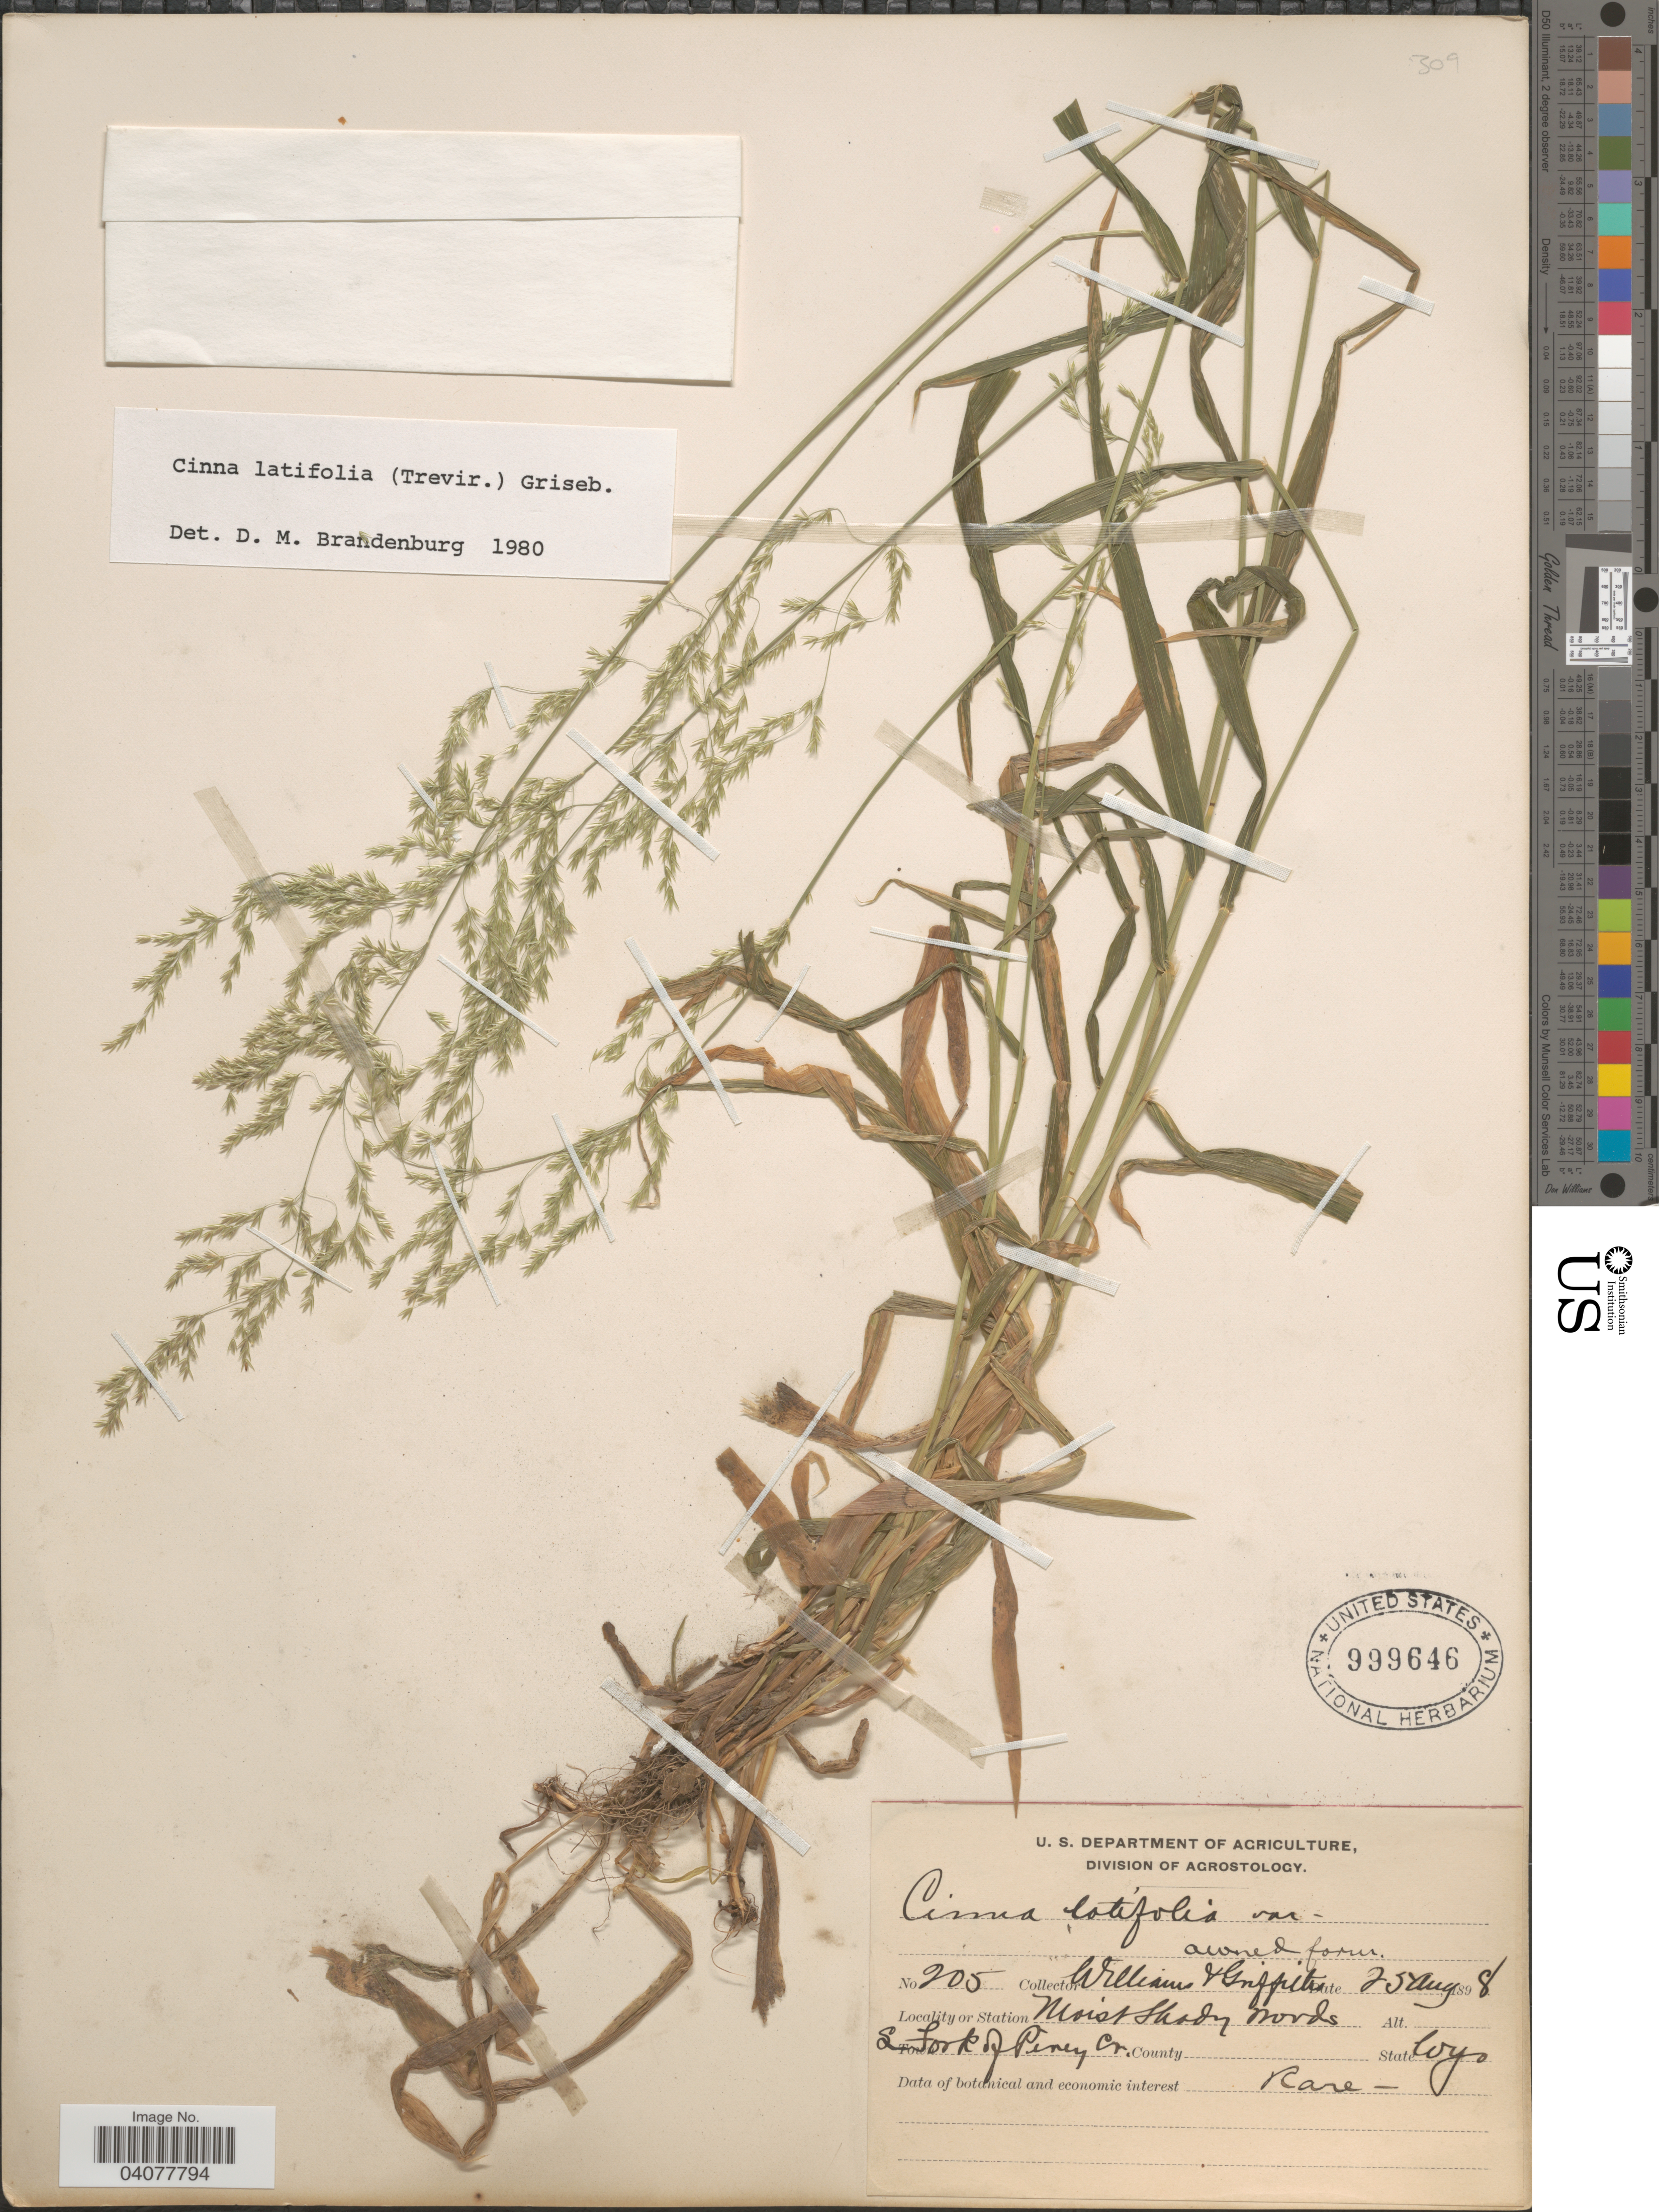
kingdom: Plantae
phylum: Tracheophyta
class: Liliopsida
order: Poales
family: Poaceae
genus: Cinna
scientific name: Cinna latifolia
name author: (Trevir. ex Goeppert) Griseb.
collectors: -- Williams & -- Griffiths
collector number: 205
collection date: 1898-08-25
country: United States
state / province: Wyoming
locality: S Fork of Piney Cr.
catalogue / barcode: US 999646